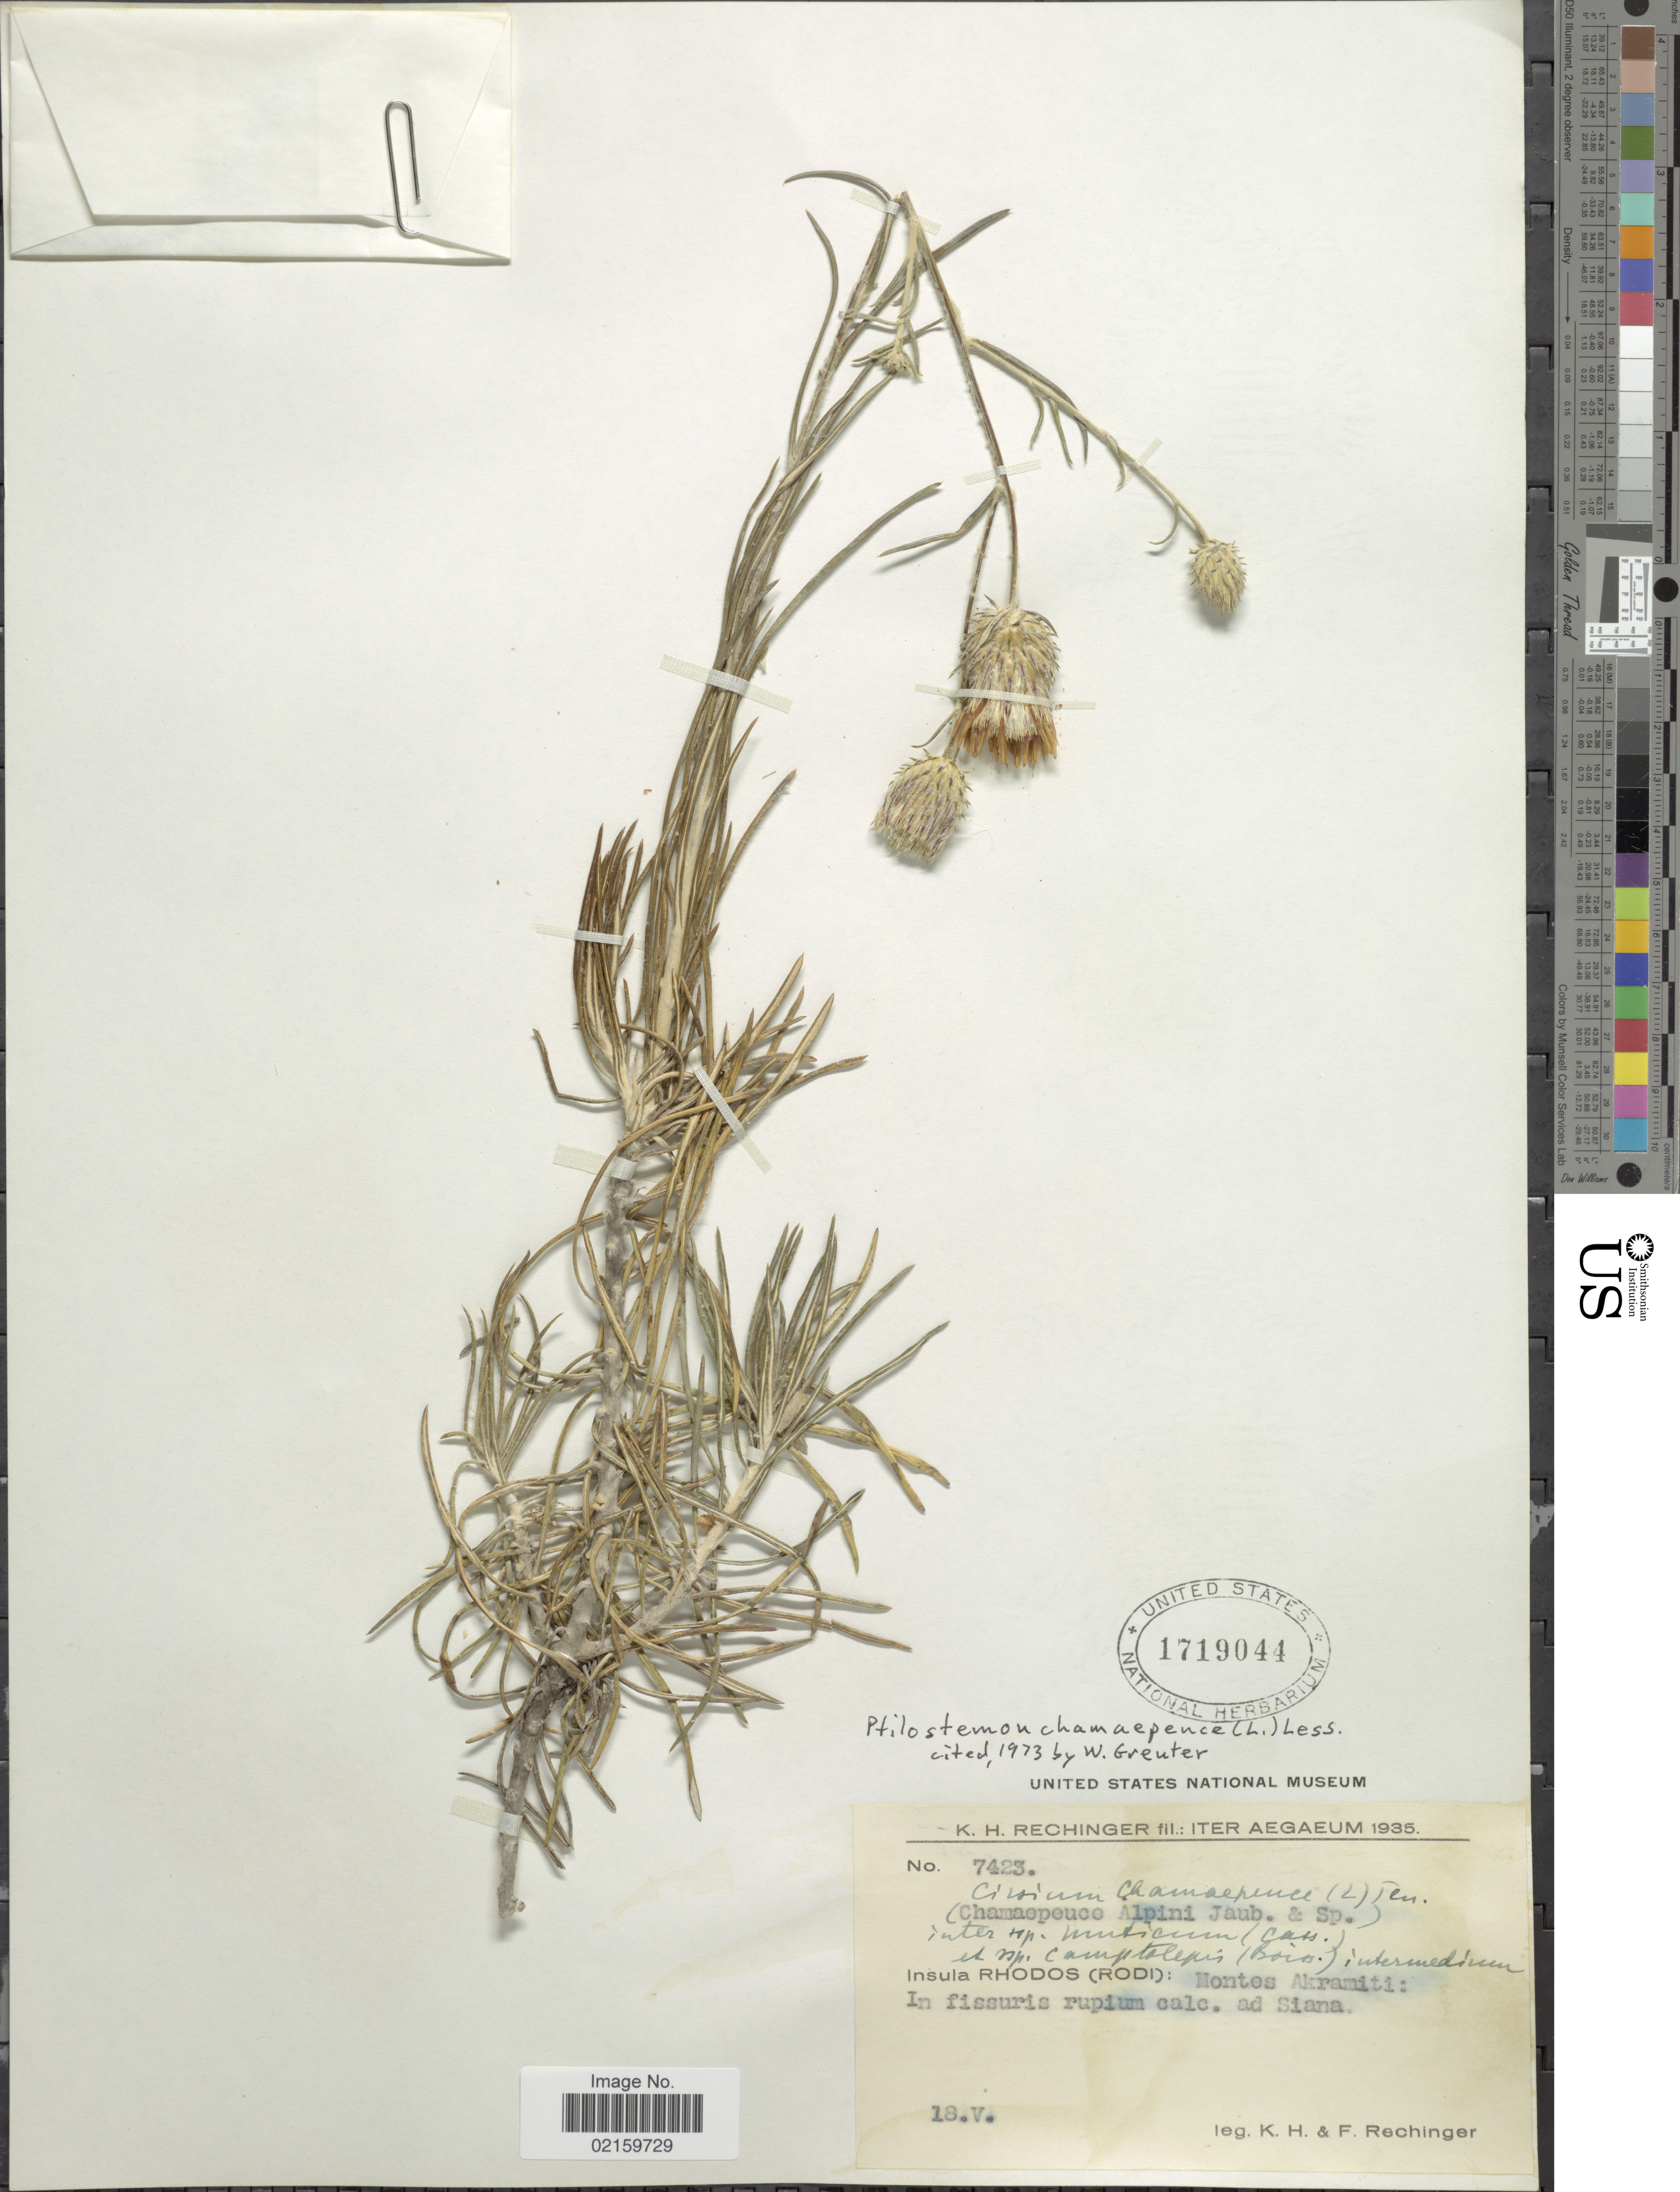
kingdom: Plantae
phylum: Tracheophyta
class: Magnoliopsida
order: Asterales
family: Asteraceae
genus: Ptilostemon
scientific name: Ptilostemon chamaepeuce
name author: (L.) Less.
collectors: K. H. Rechinger & F. Rechinger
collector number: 7423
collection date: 1935-05-18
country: Greece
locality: Insul Rhodos (Rodi): Montes Akramiti: In fissuris rupium calc. ad Siana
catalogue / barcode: US 1719044